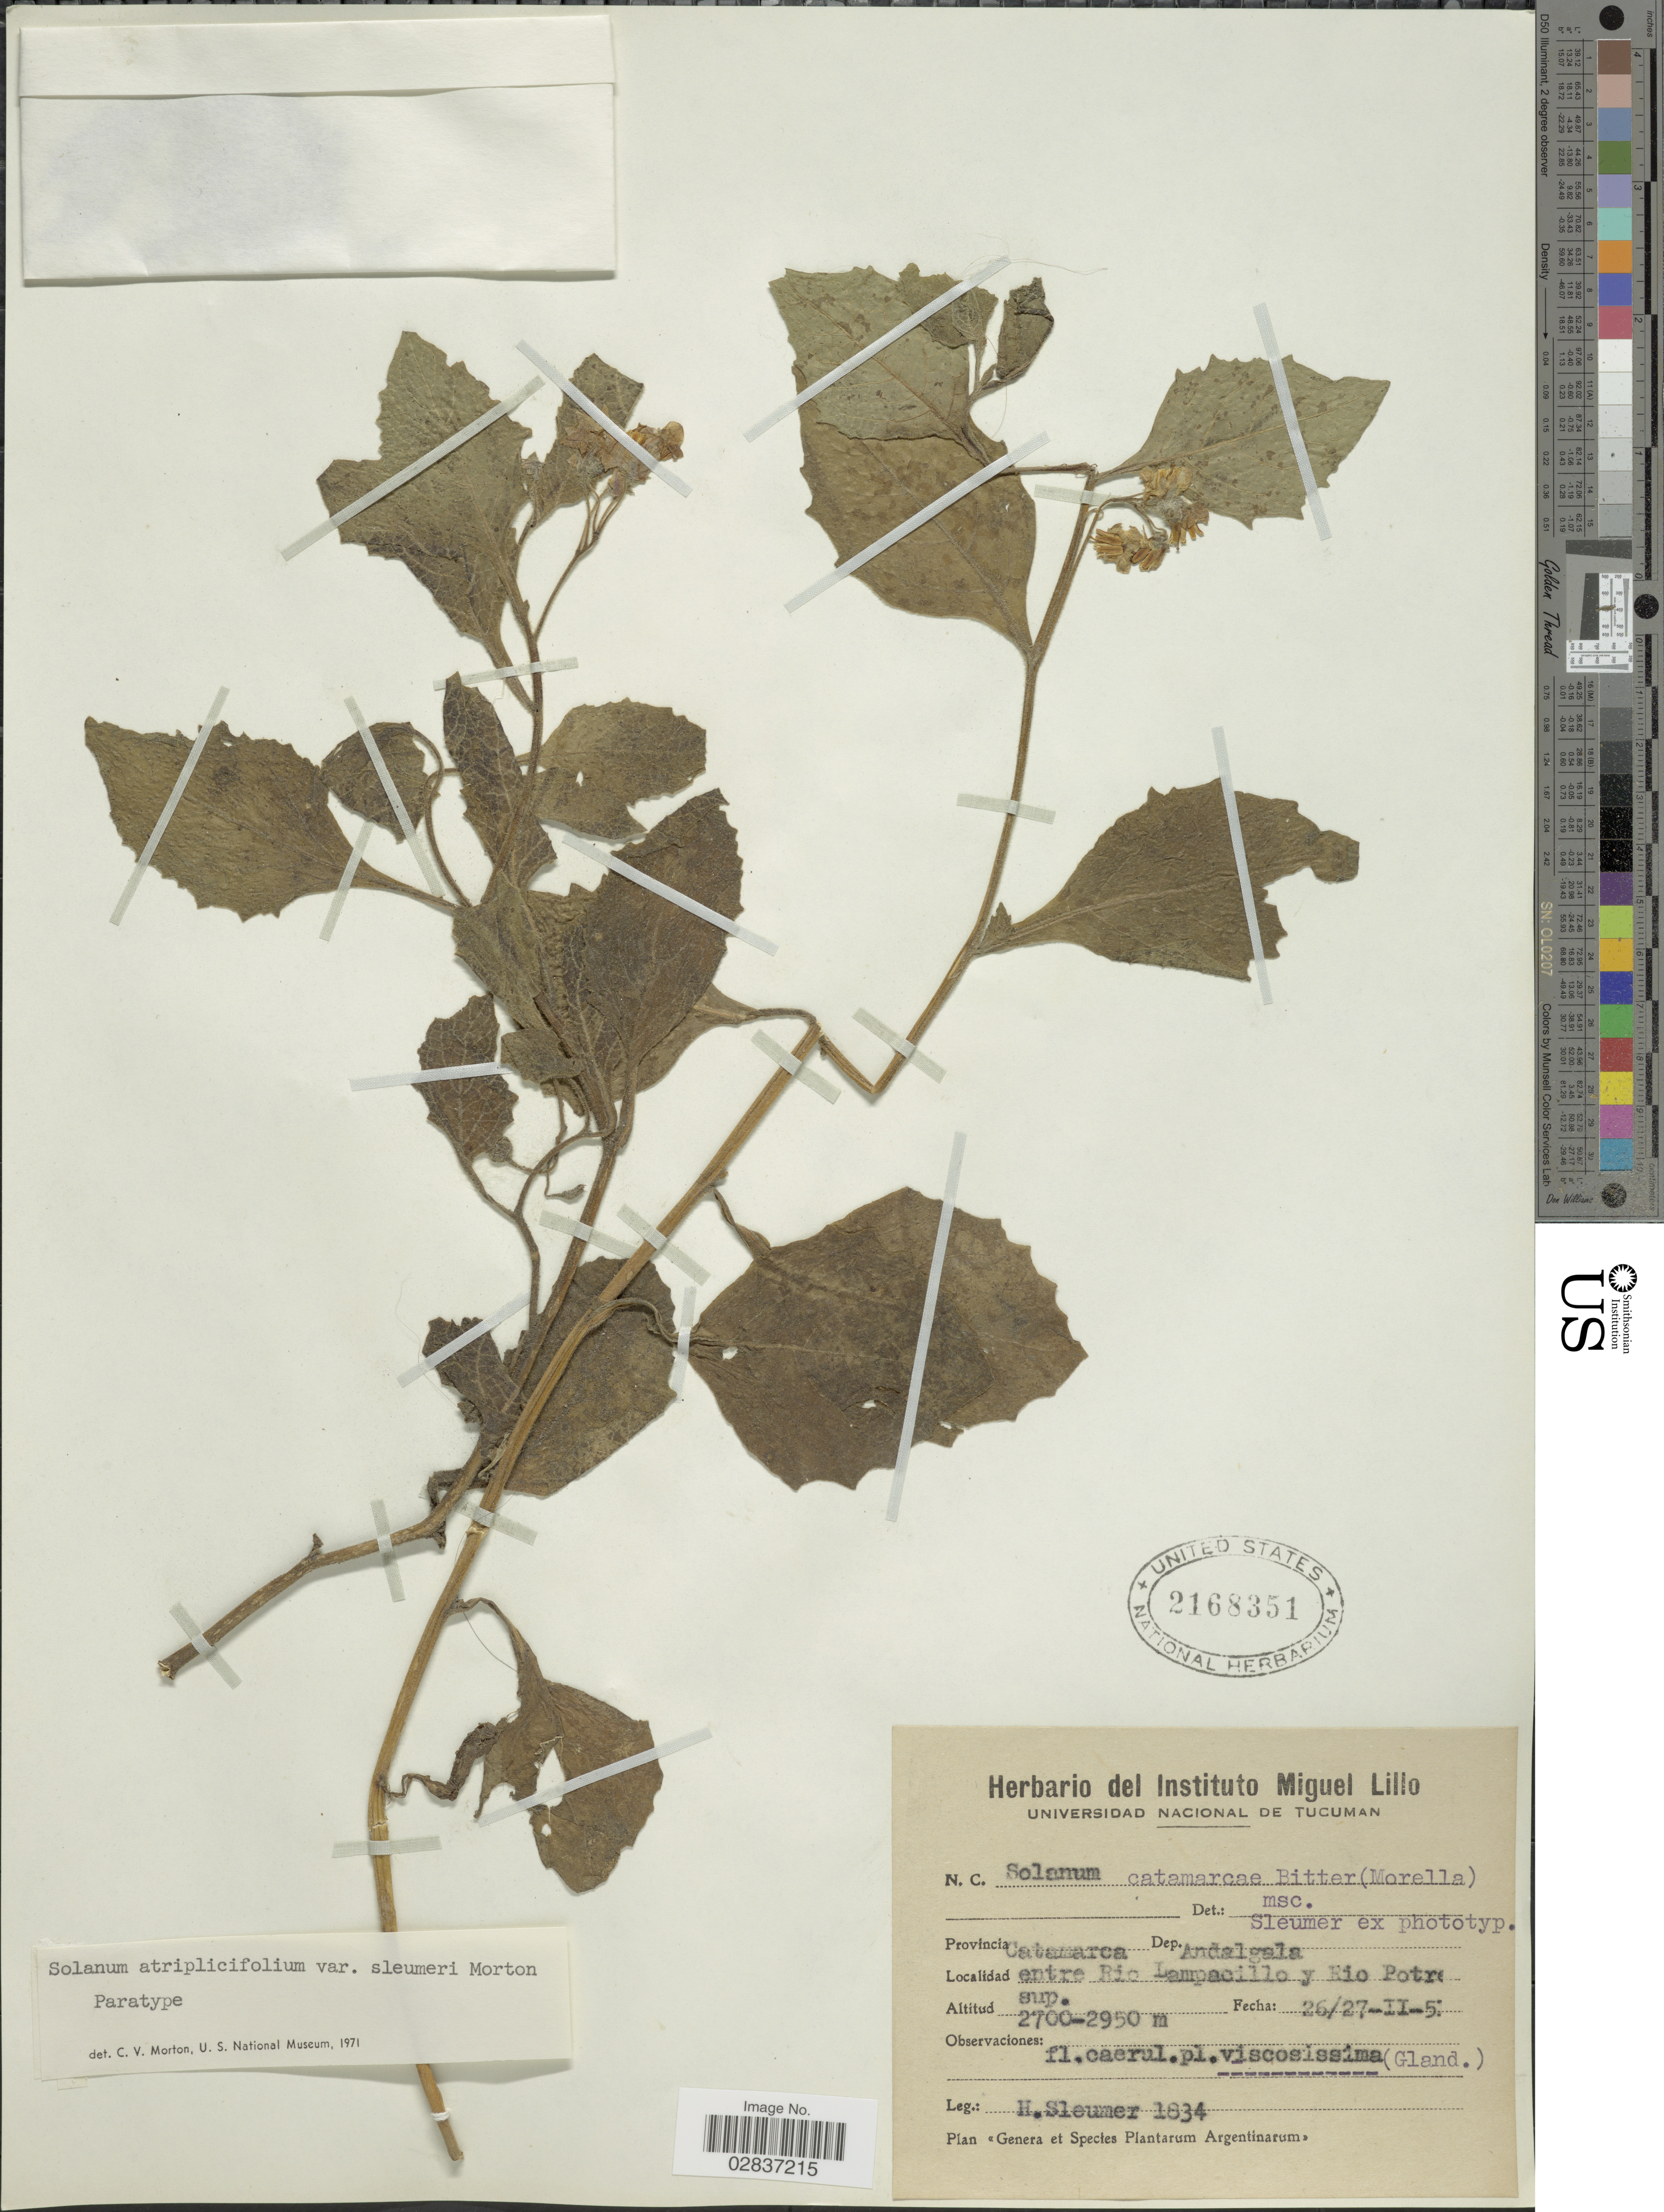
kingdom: Plantae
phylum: Tracheophyta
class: Magnoliopsida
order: Solanales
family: Solanaceae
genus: Solanum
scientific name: Solanum atriplicifolium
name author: Gillies ex Nees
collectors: H. O. Sleumer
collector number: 1834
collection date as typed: Transcribed d/m/y: 26/2/51 to 27/2/51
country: Argentina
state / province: Catamarca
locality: Provincia Catamarca, Dep. Andalgala, entre Rio Lampacillo y Rio Potre sup.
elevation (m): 2700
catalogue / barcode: US 2168351